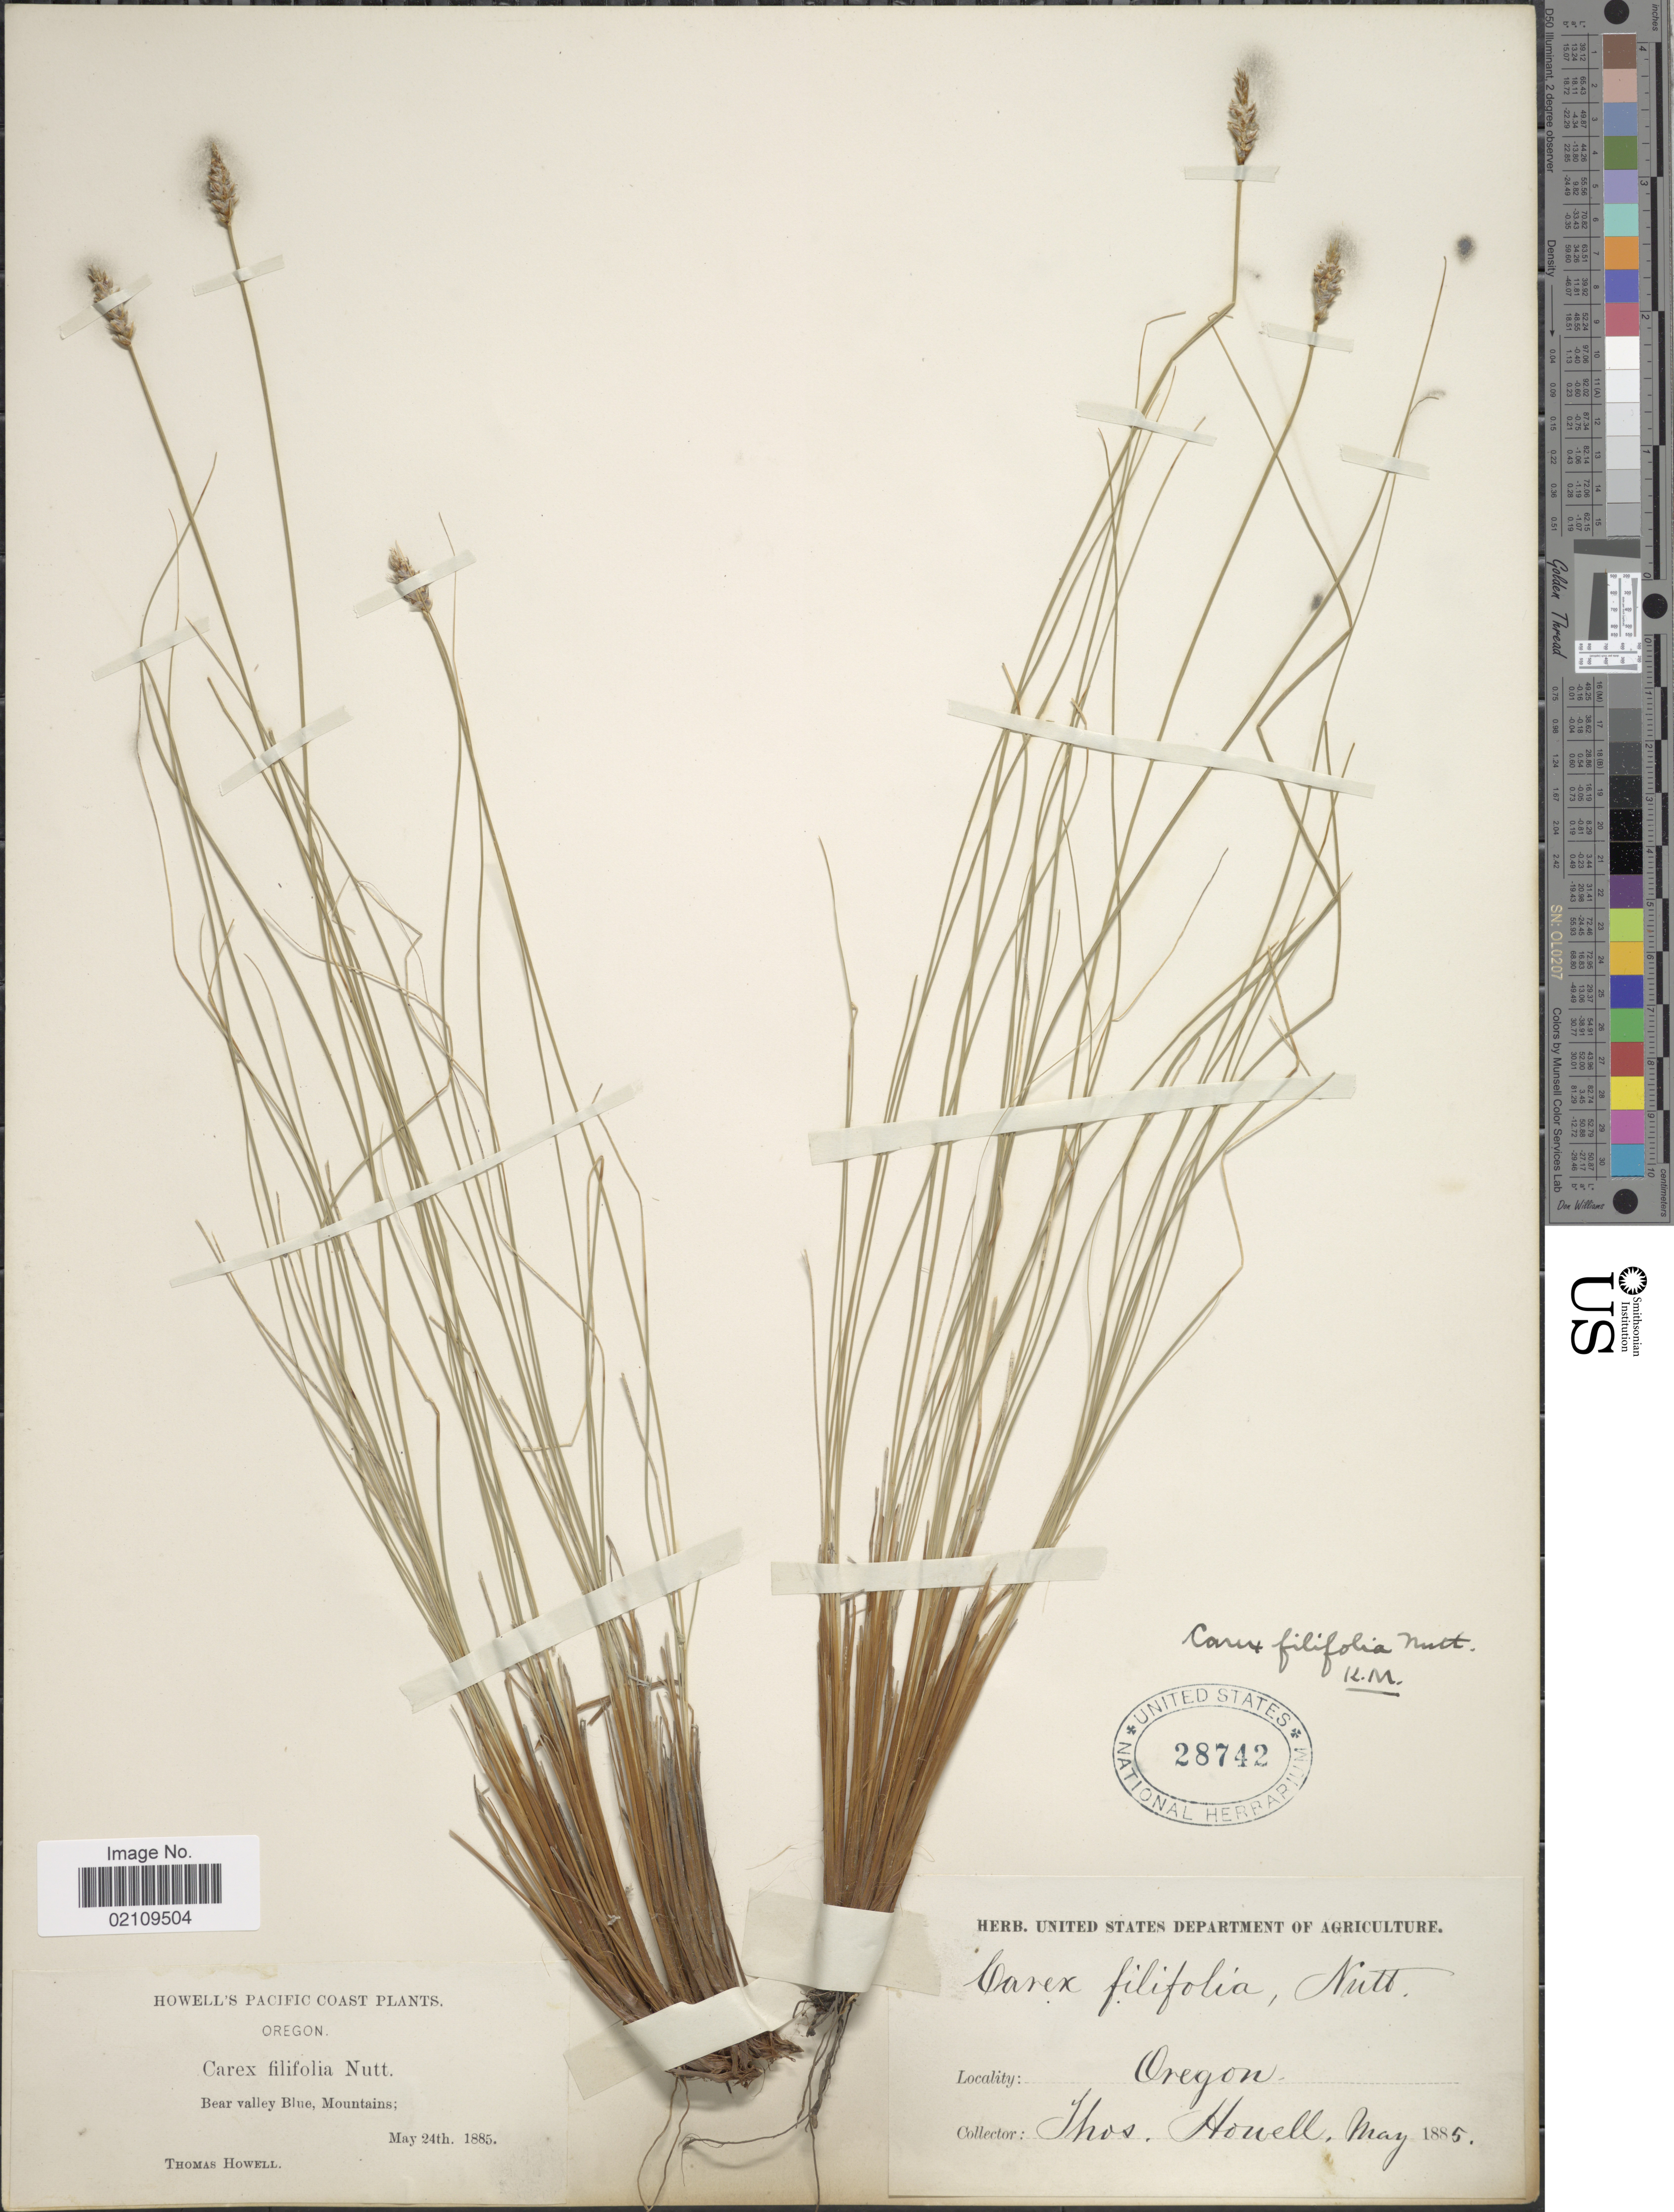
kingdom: Plantae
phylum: Tracheophyta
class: Liliopsida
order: Poales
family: Cyperaceae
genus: Carex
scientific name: Carex filifolia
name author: Nutt.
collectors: T. Howell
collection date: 1885-05-24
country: United States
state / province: Oregon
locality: Pacific Coast, Bear Valley Blue Mountains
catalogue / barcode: US 28742